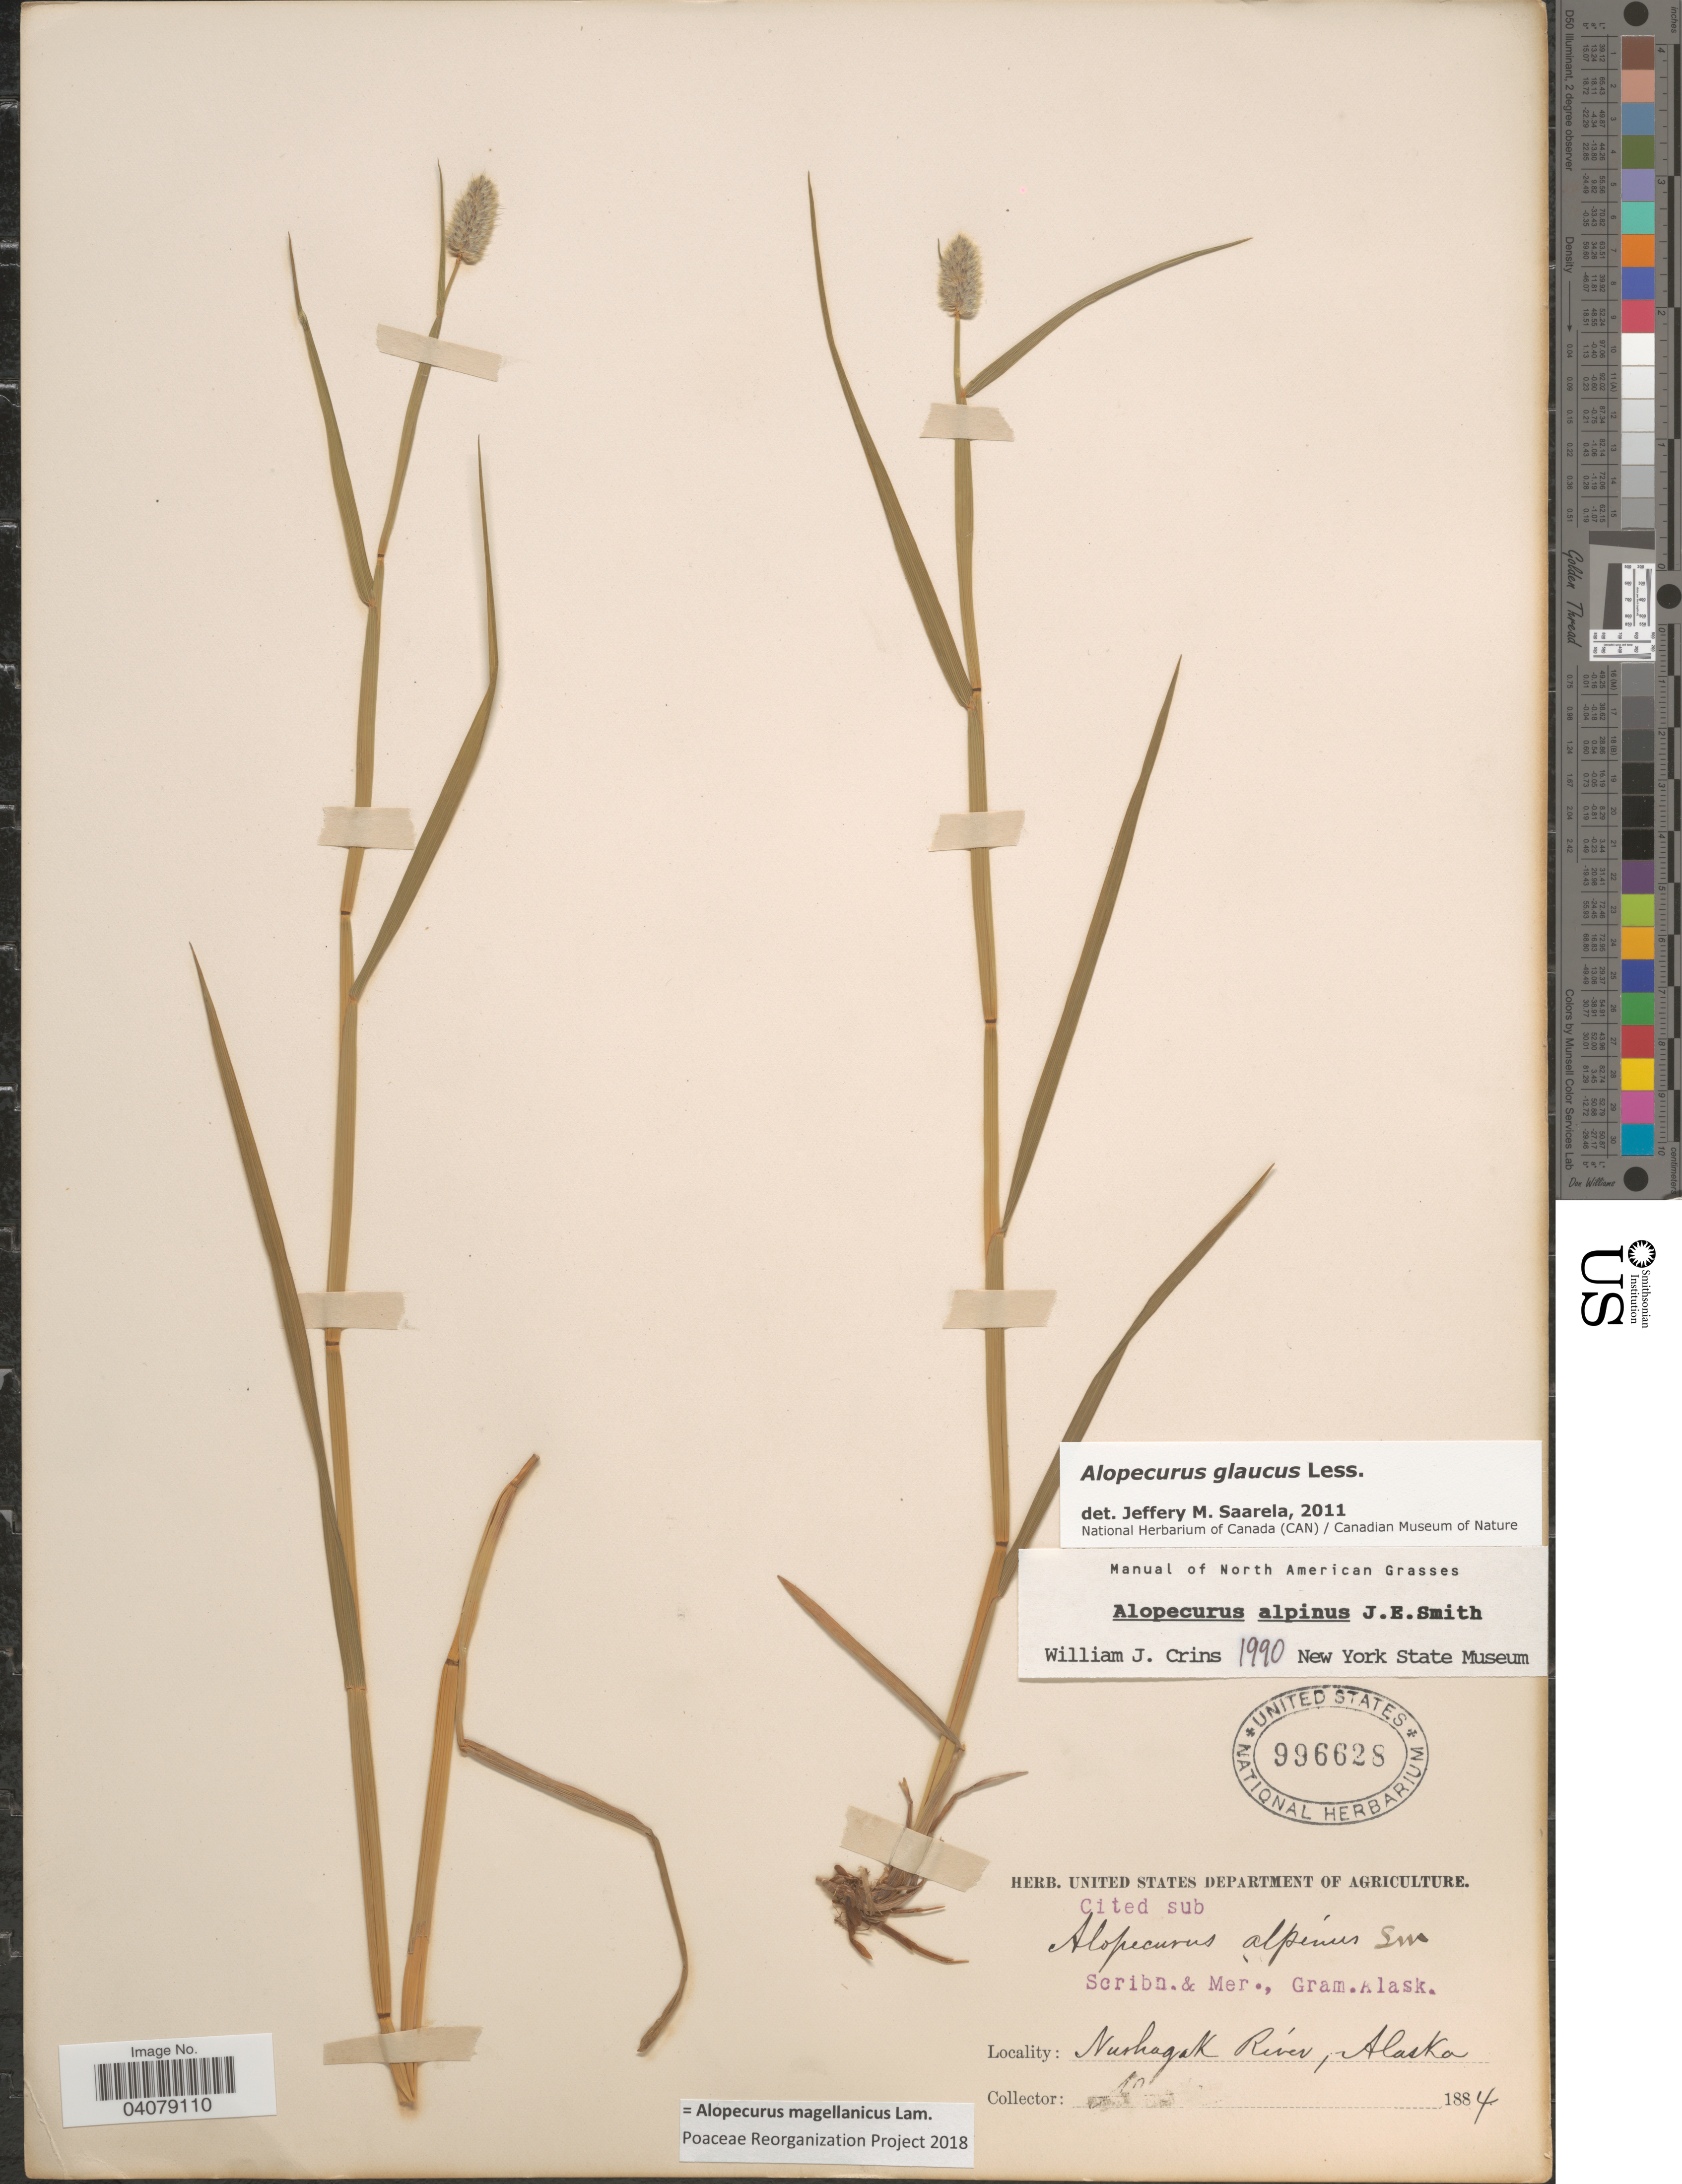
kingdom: Plantae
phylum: Tracheophyta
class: Liliopsida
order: Poales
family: Poaceae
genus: Alopecurus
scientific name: Alopecurus magellanicus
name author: Lam.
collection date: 1884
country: United States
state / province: Alaska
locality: Nurhagak River.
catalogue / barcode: US 996628